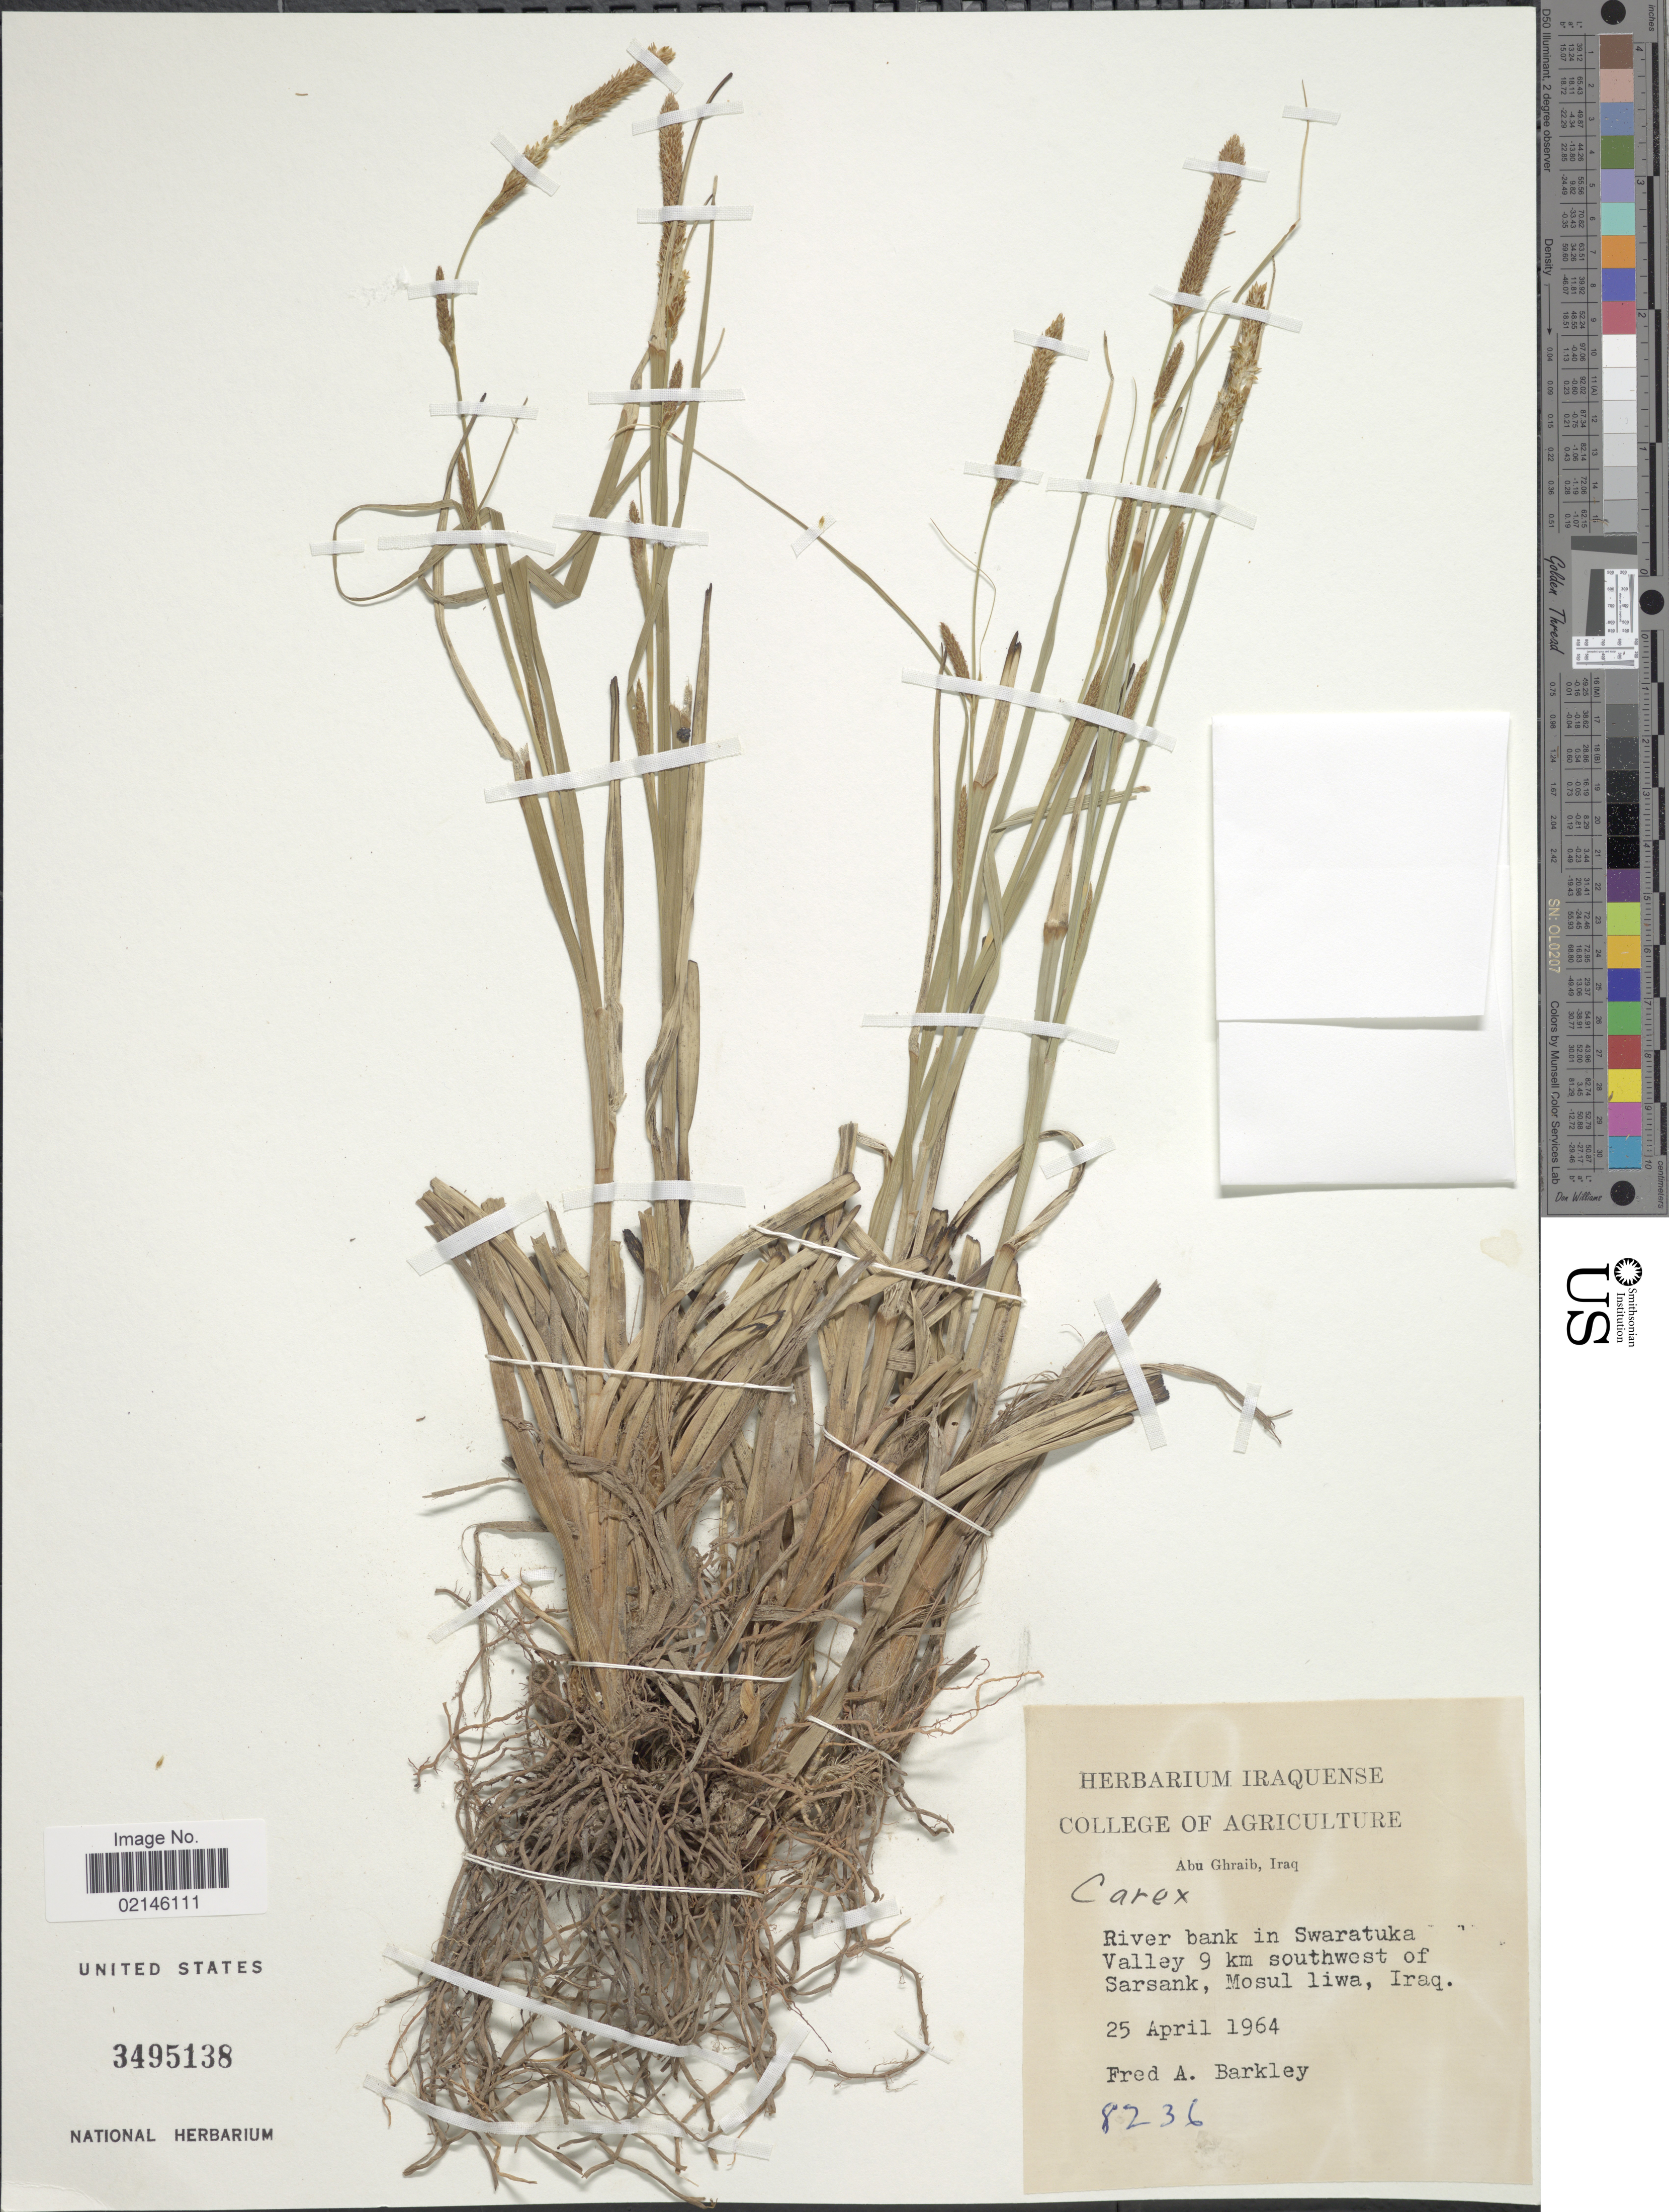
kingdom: Plantae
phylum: Tracheophyta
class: Liliopsida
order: Poales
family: Cyperaceae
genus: Carex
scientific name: Carex kurdica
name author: Kük. ex Hand.-Mazz.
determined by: Jimnéz-Mejias, Pedro, (UPOS), Universidad Pablo de Olavide (SPAIN)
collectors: F. A. Barkley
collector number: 8236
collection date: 1964-04-25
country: Iraq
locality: In Swaratuka Valley 9 km southwest of Sarsank, Mosul liwa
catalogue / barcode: US 3495138